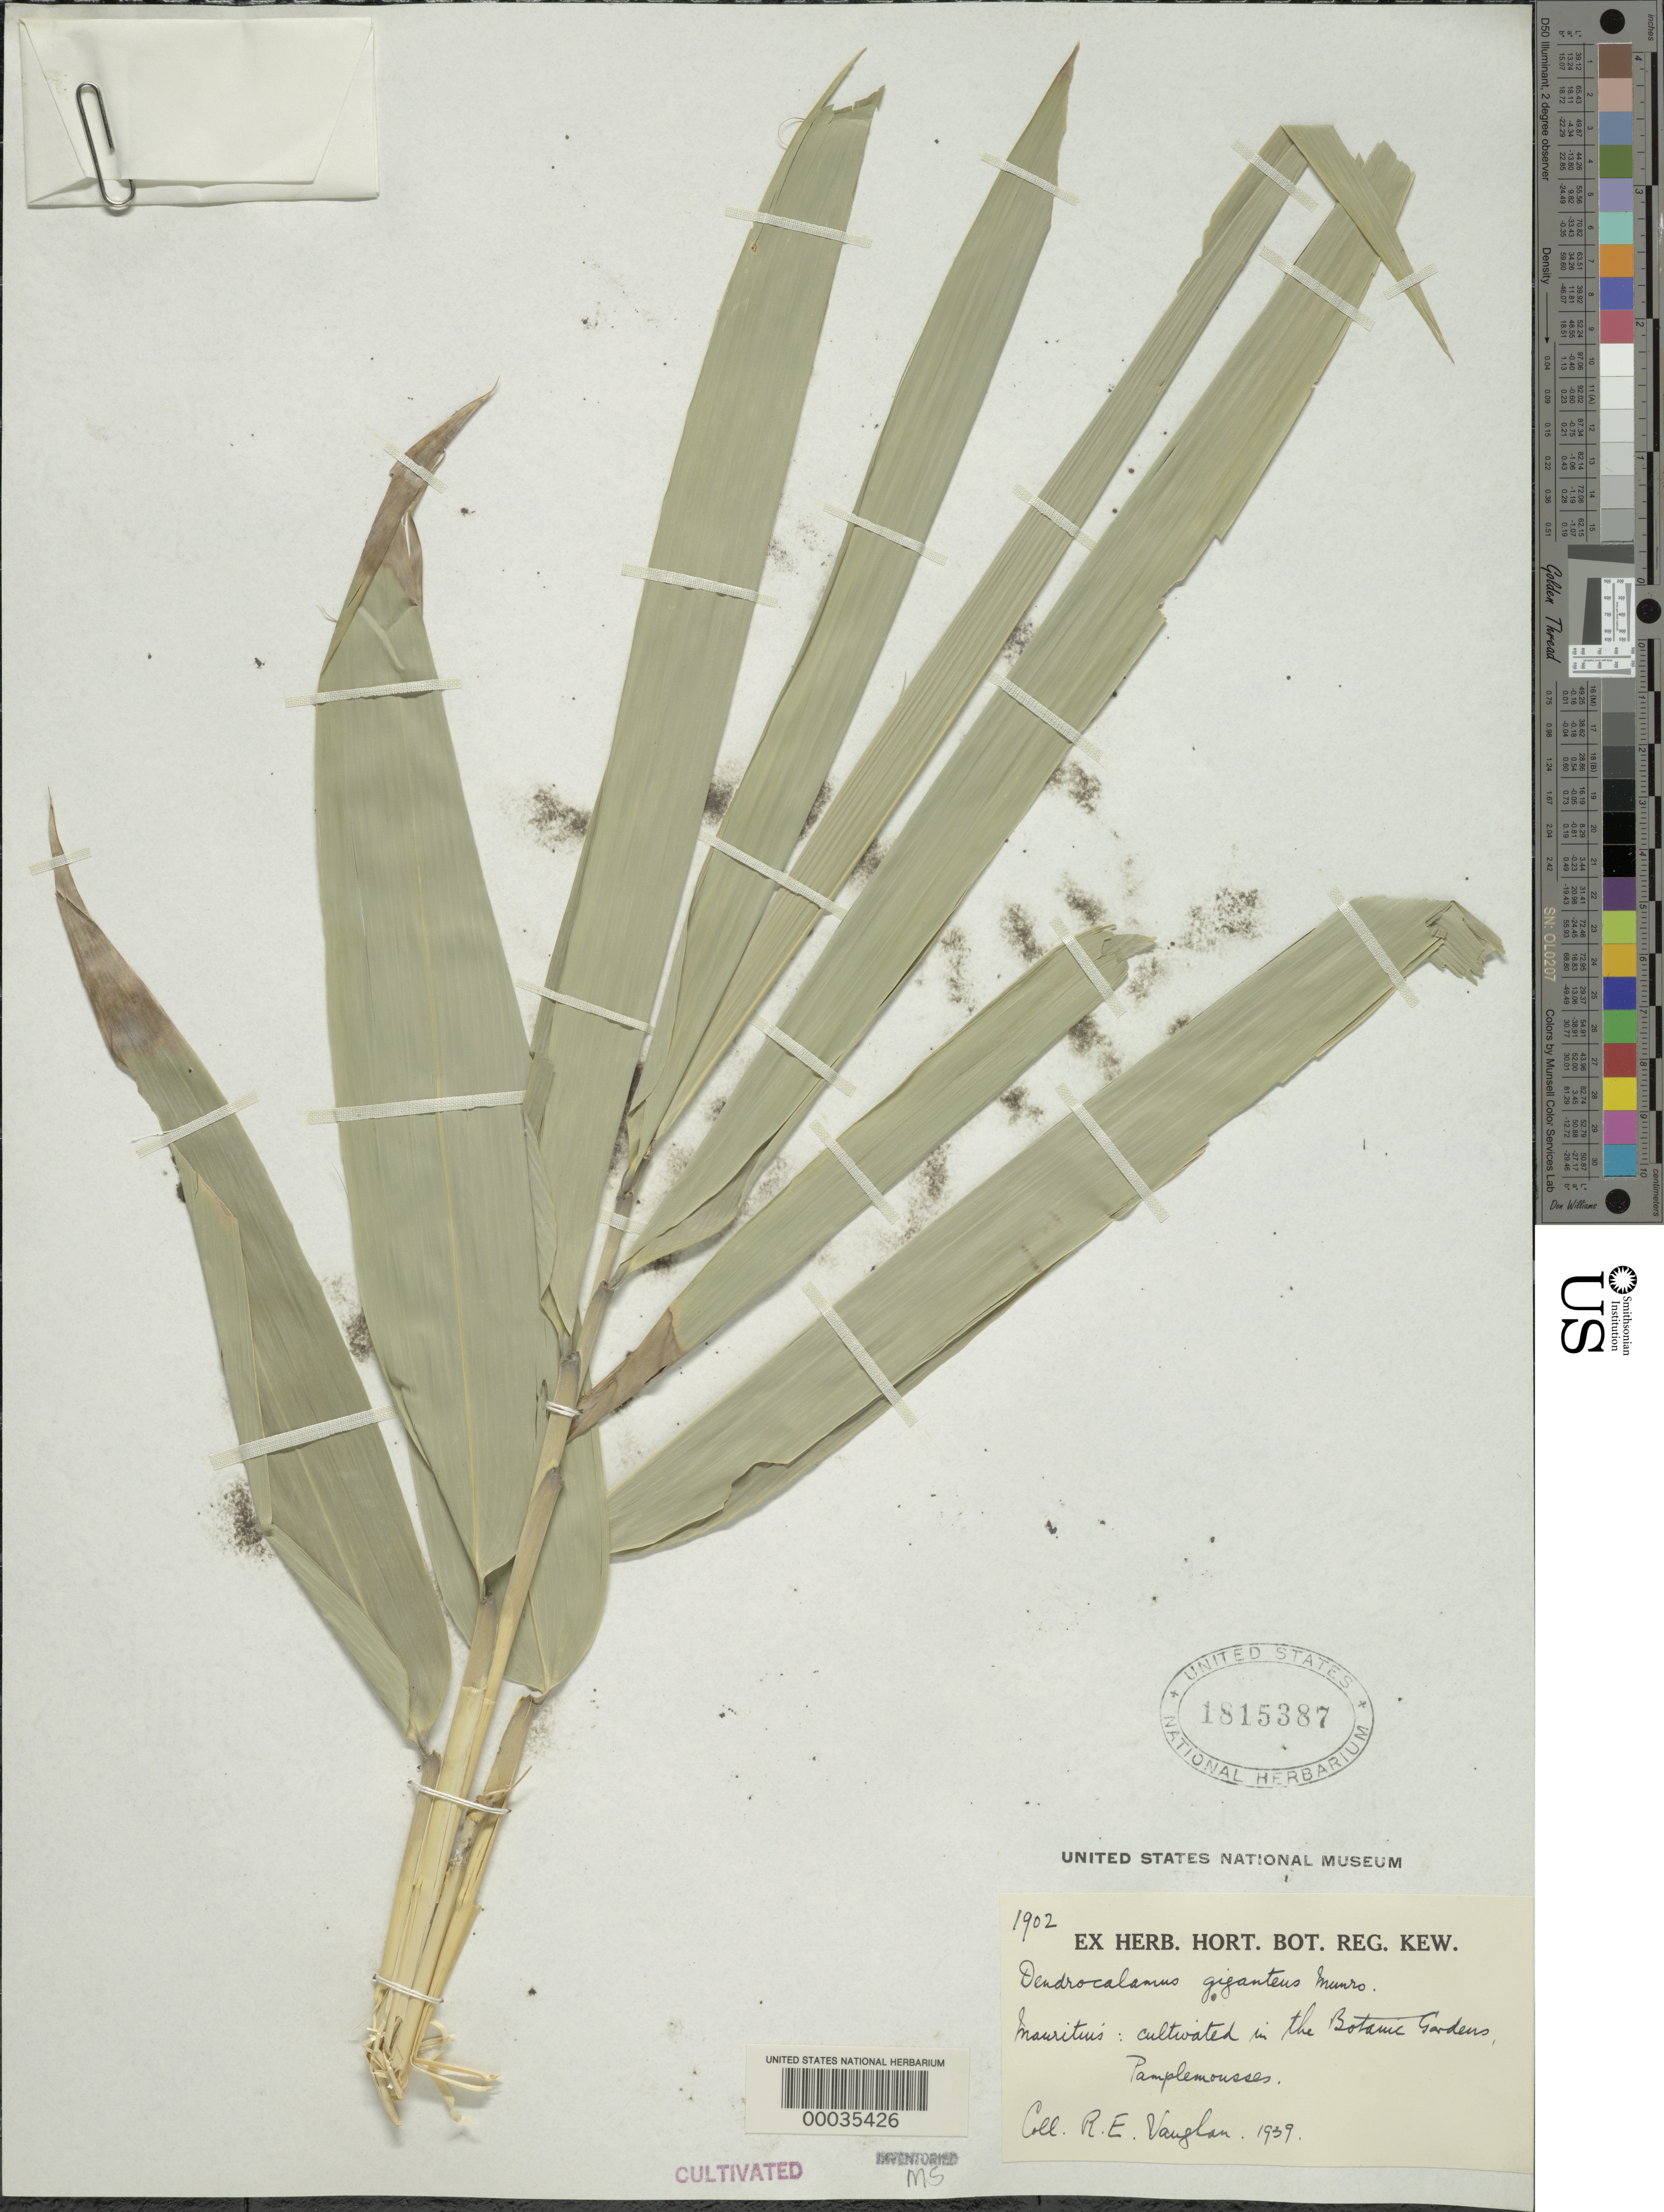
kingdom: Plantae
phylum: Tracheophyta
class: Liliopsida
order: Poales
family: Poaceae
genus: Dendrocalamus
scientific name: Dendrocalamus giganteus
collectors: R. Vaughan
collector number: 1902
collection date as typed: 1939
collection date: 1939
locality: Pauplemousses botanic gardens-maurituis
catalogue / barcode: US 1815387